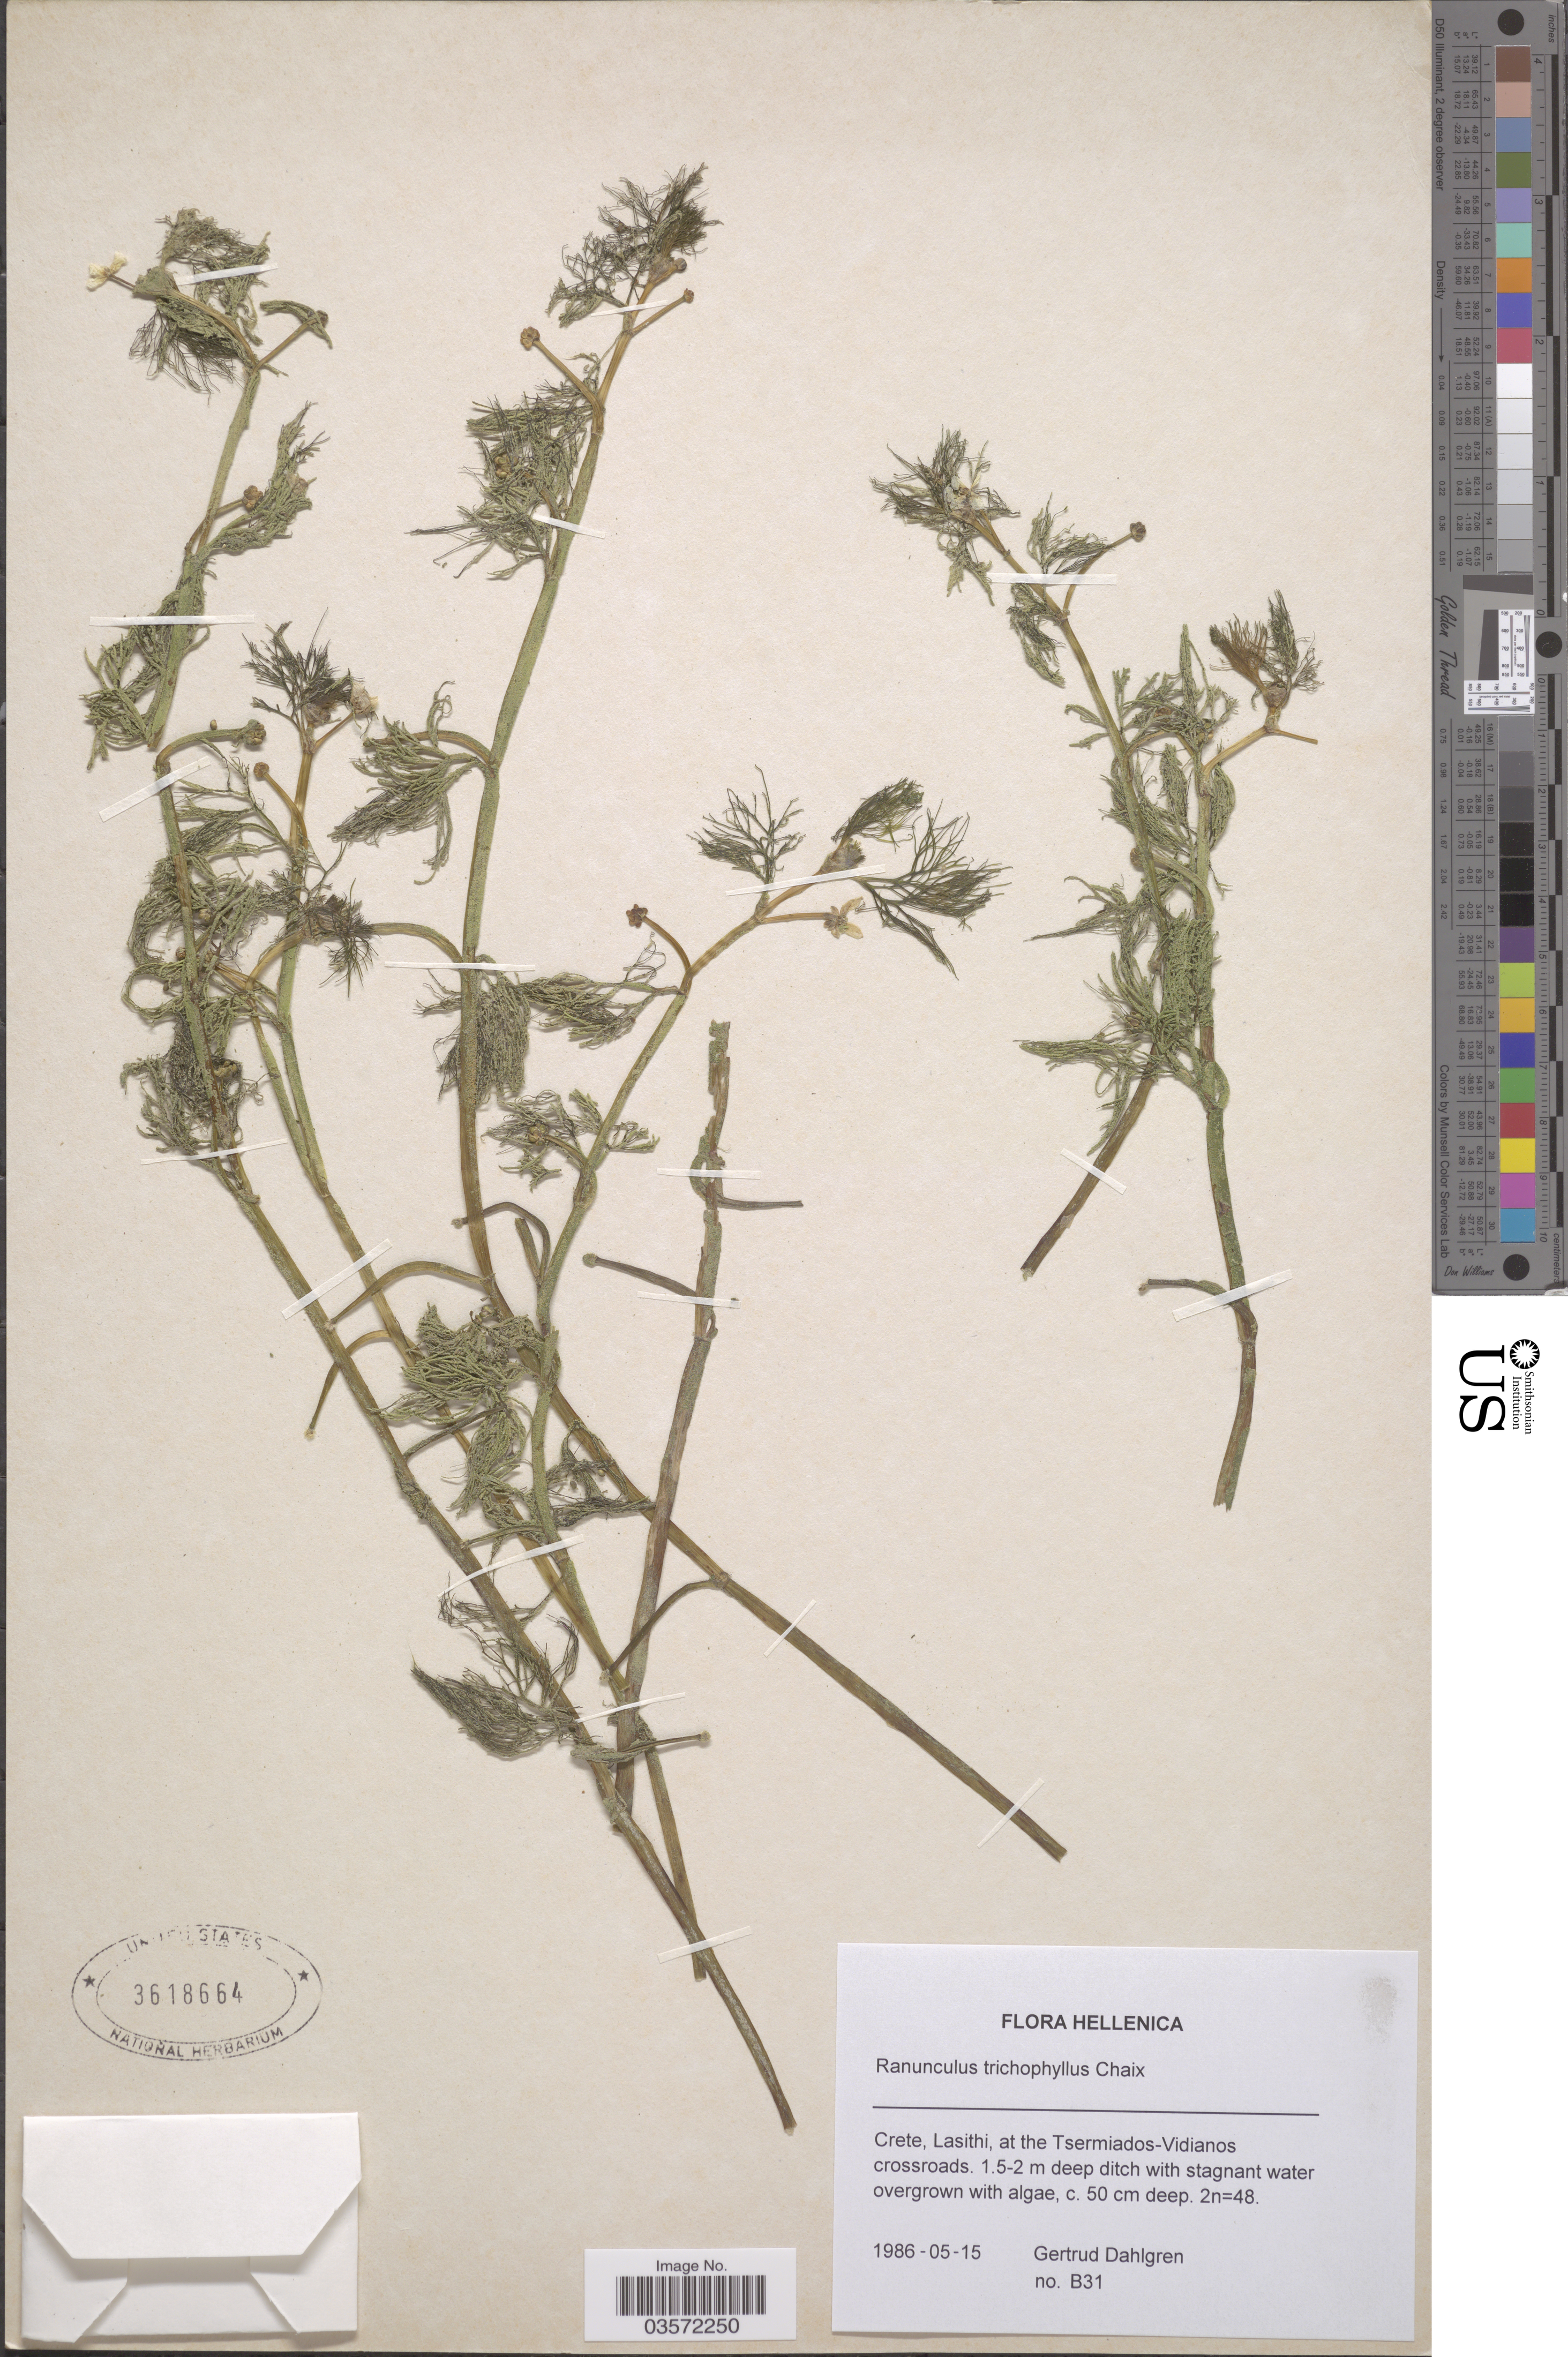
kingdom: Plantae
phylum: Tracheophyta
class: Magnoliopsida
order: Ranunculales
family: Ranunculaceae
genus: Ranunculus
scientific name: Ranunculus trichophyllus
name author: Chaix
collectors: G. Dahlgren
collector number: B31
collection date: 1986-05-15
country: Greece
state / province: Crete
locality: Lasithi, at the Tsermiados-Vidianos crossroads.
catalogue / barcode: US 3618664